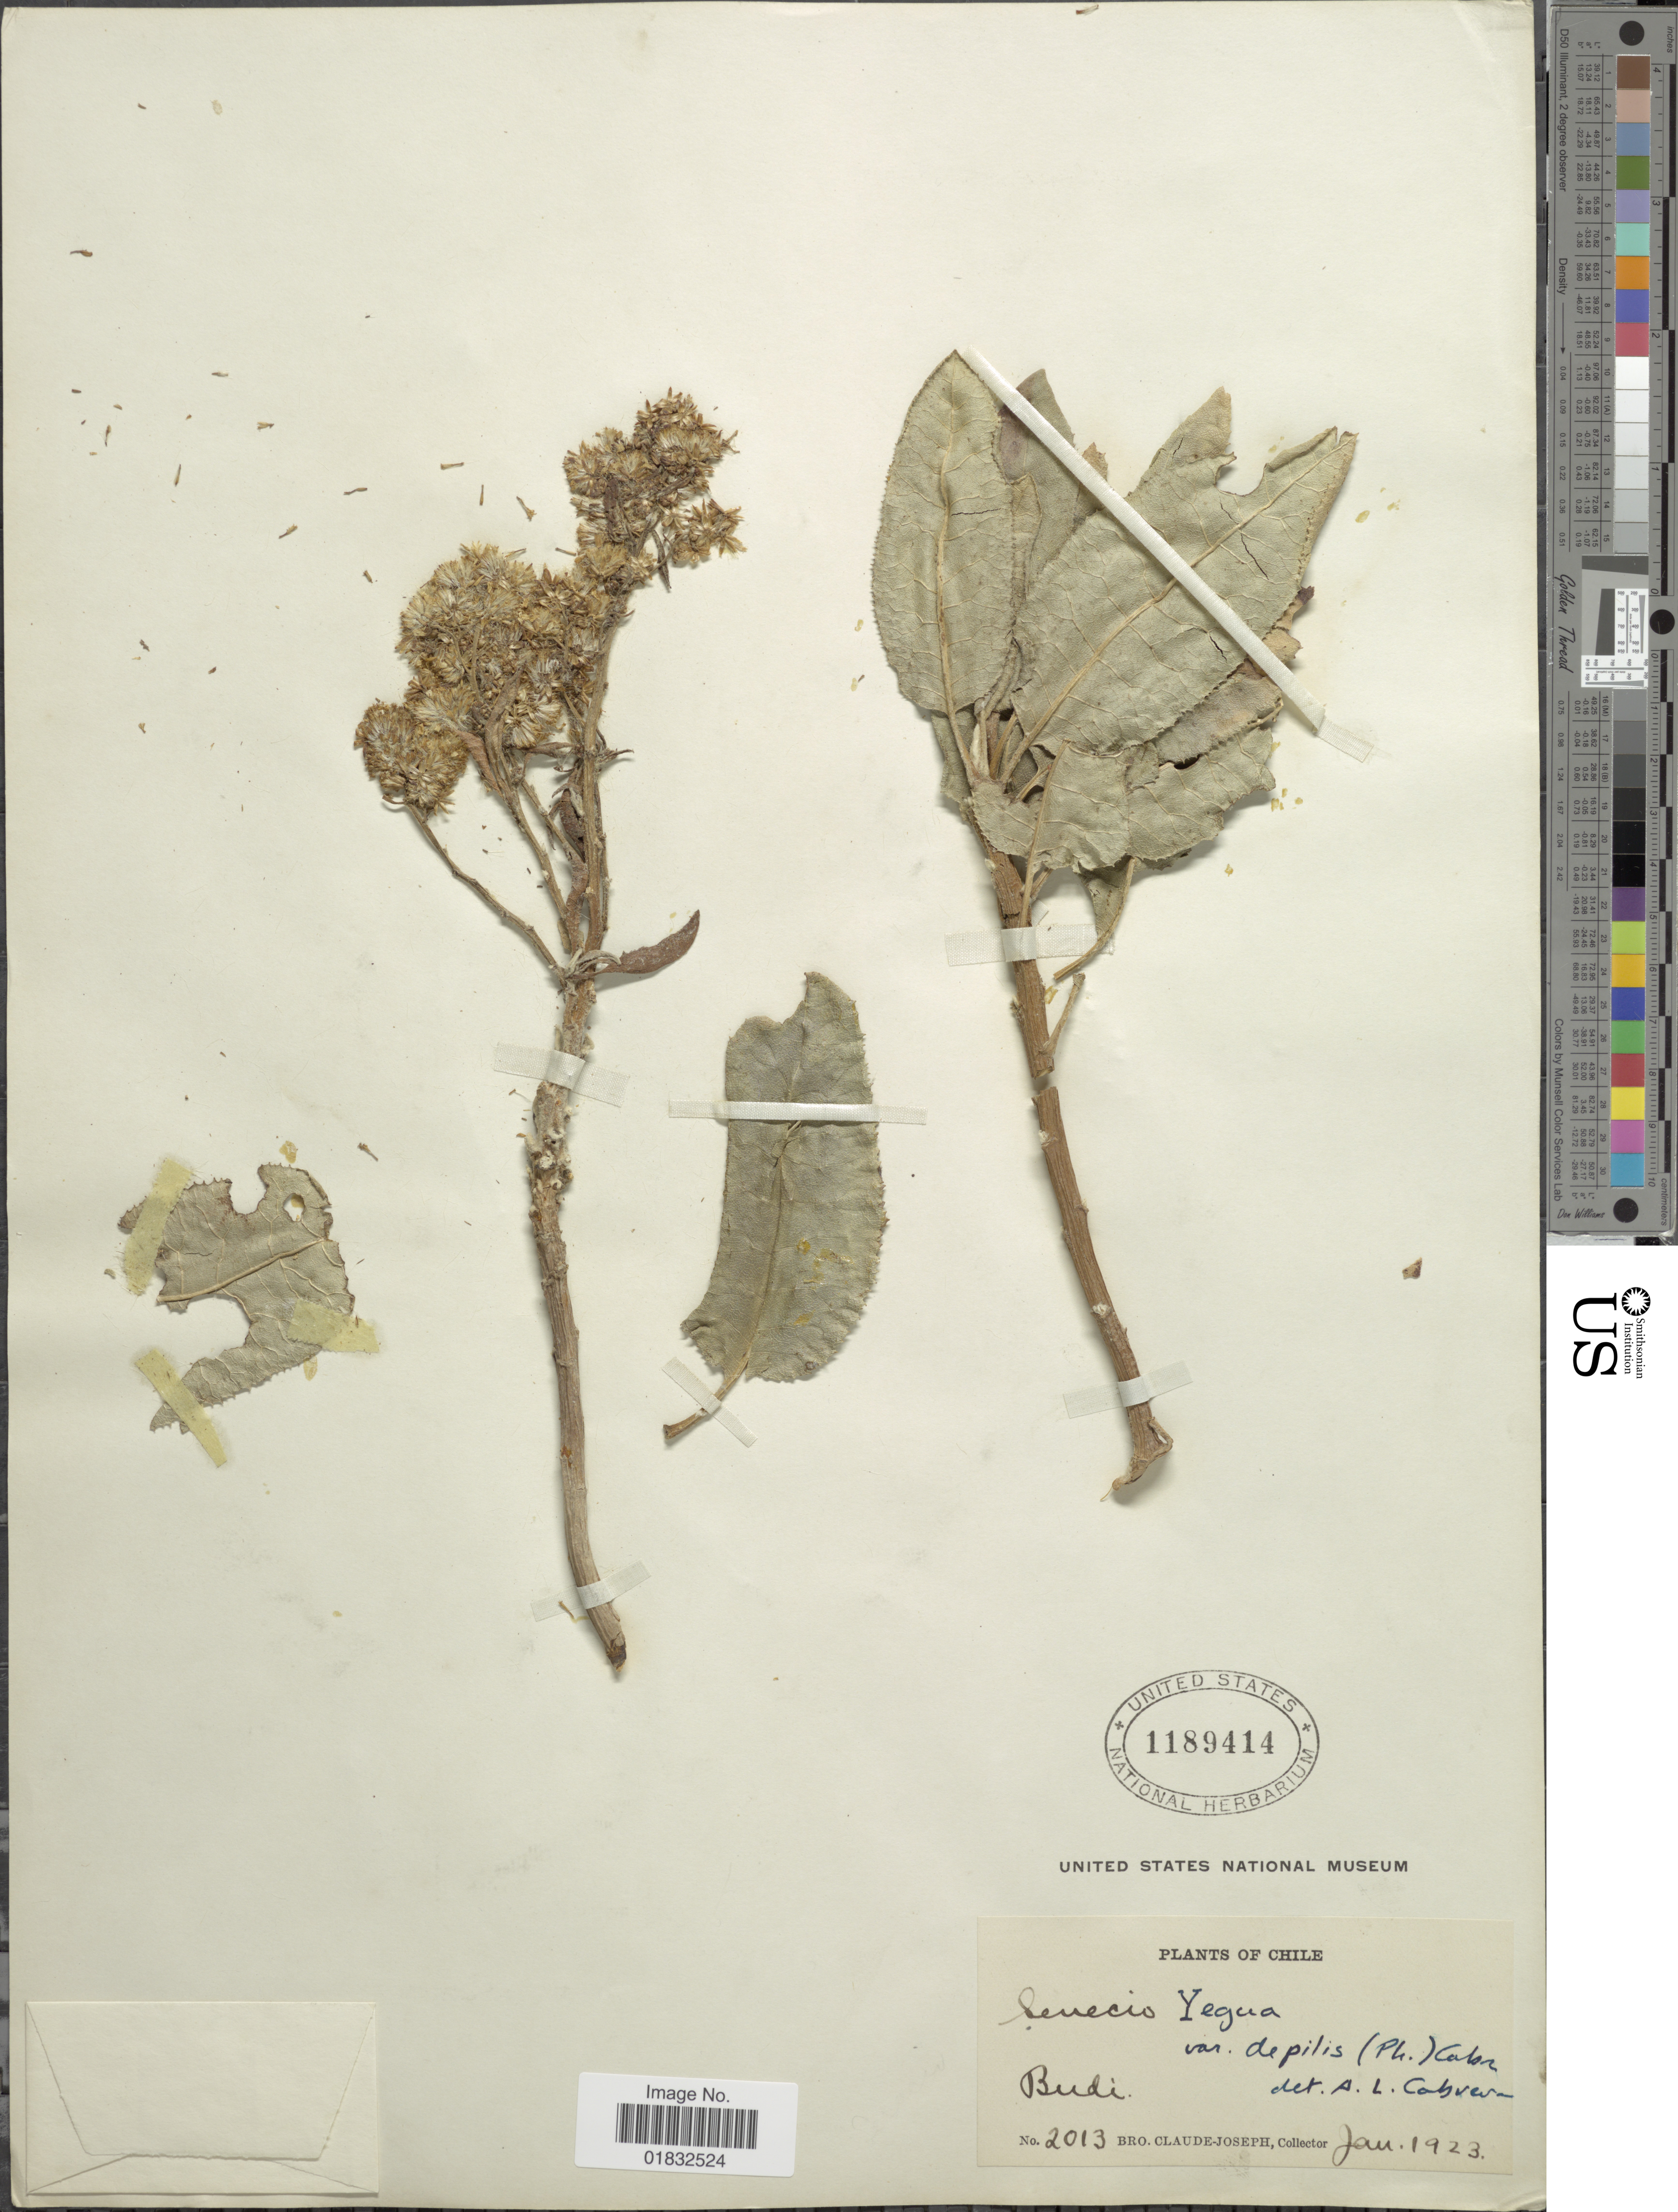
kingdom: Plantae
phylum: Tracheophyta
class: Magnoliopsida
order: Asterales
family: Asteraceae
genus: Acrisione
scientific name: Acrisione denticulata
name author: (Hook. & Arn.) B. Nord.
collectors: Bro. Claude-Joseph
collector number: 2013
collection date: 1923-01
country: Chile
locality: Budi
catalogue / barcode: US 1189414